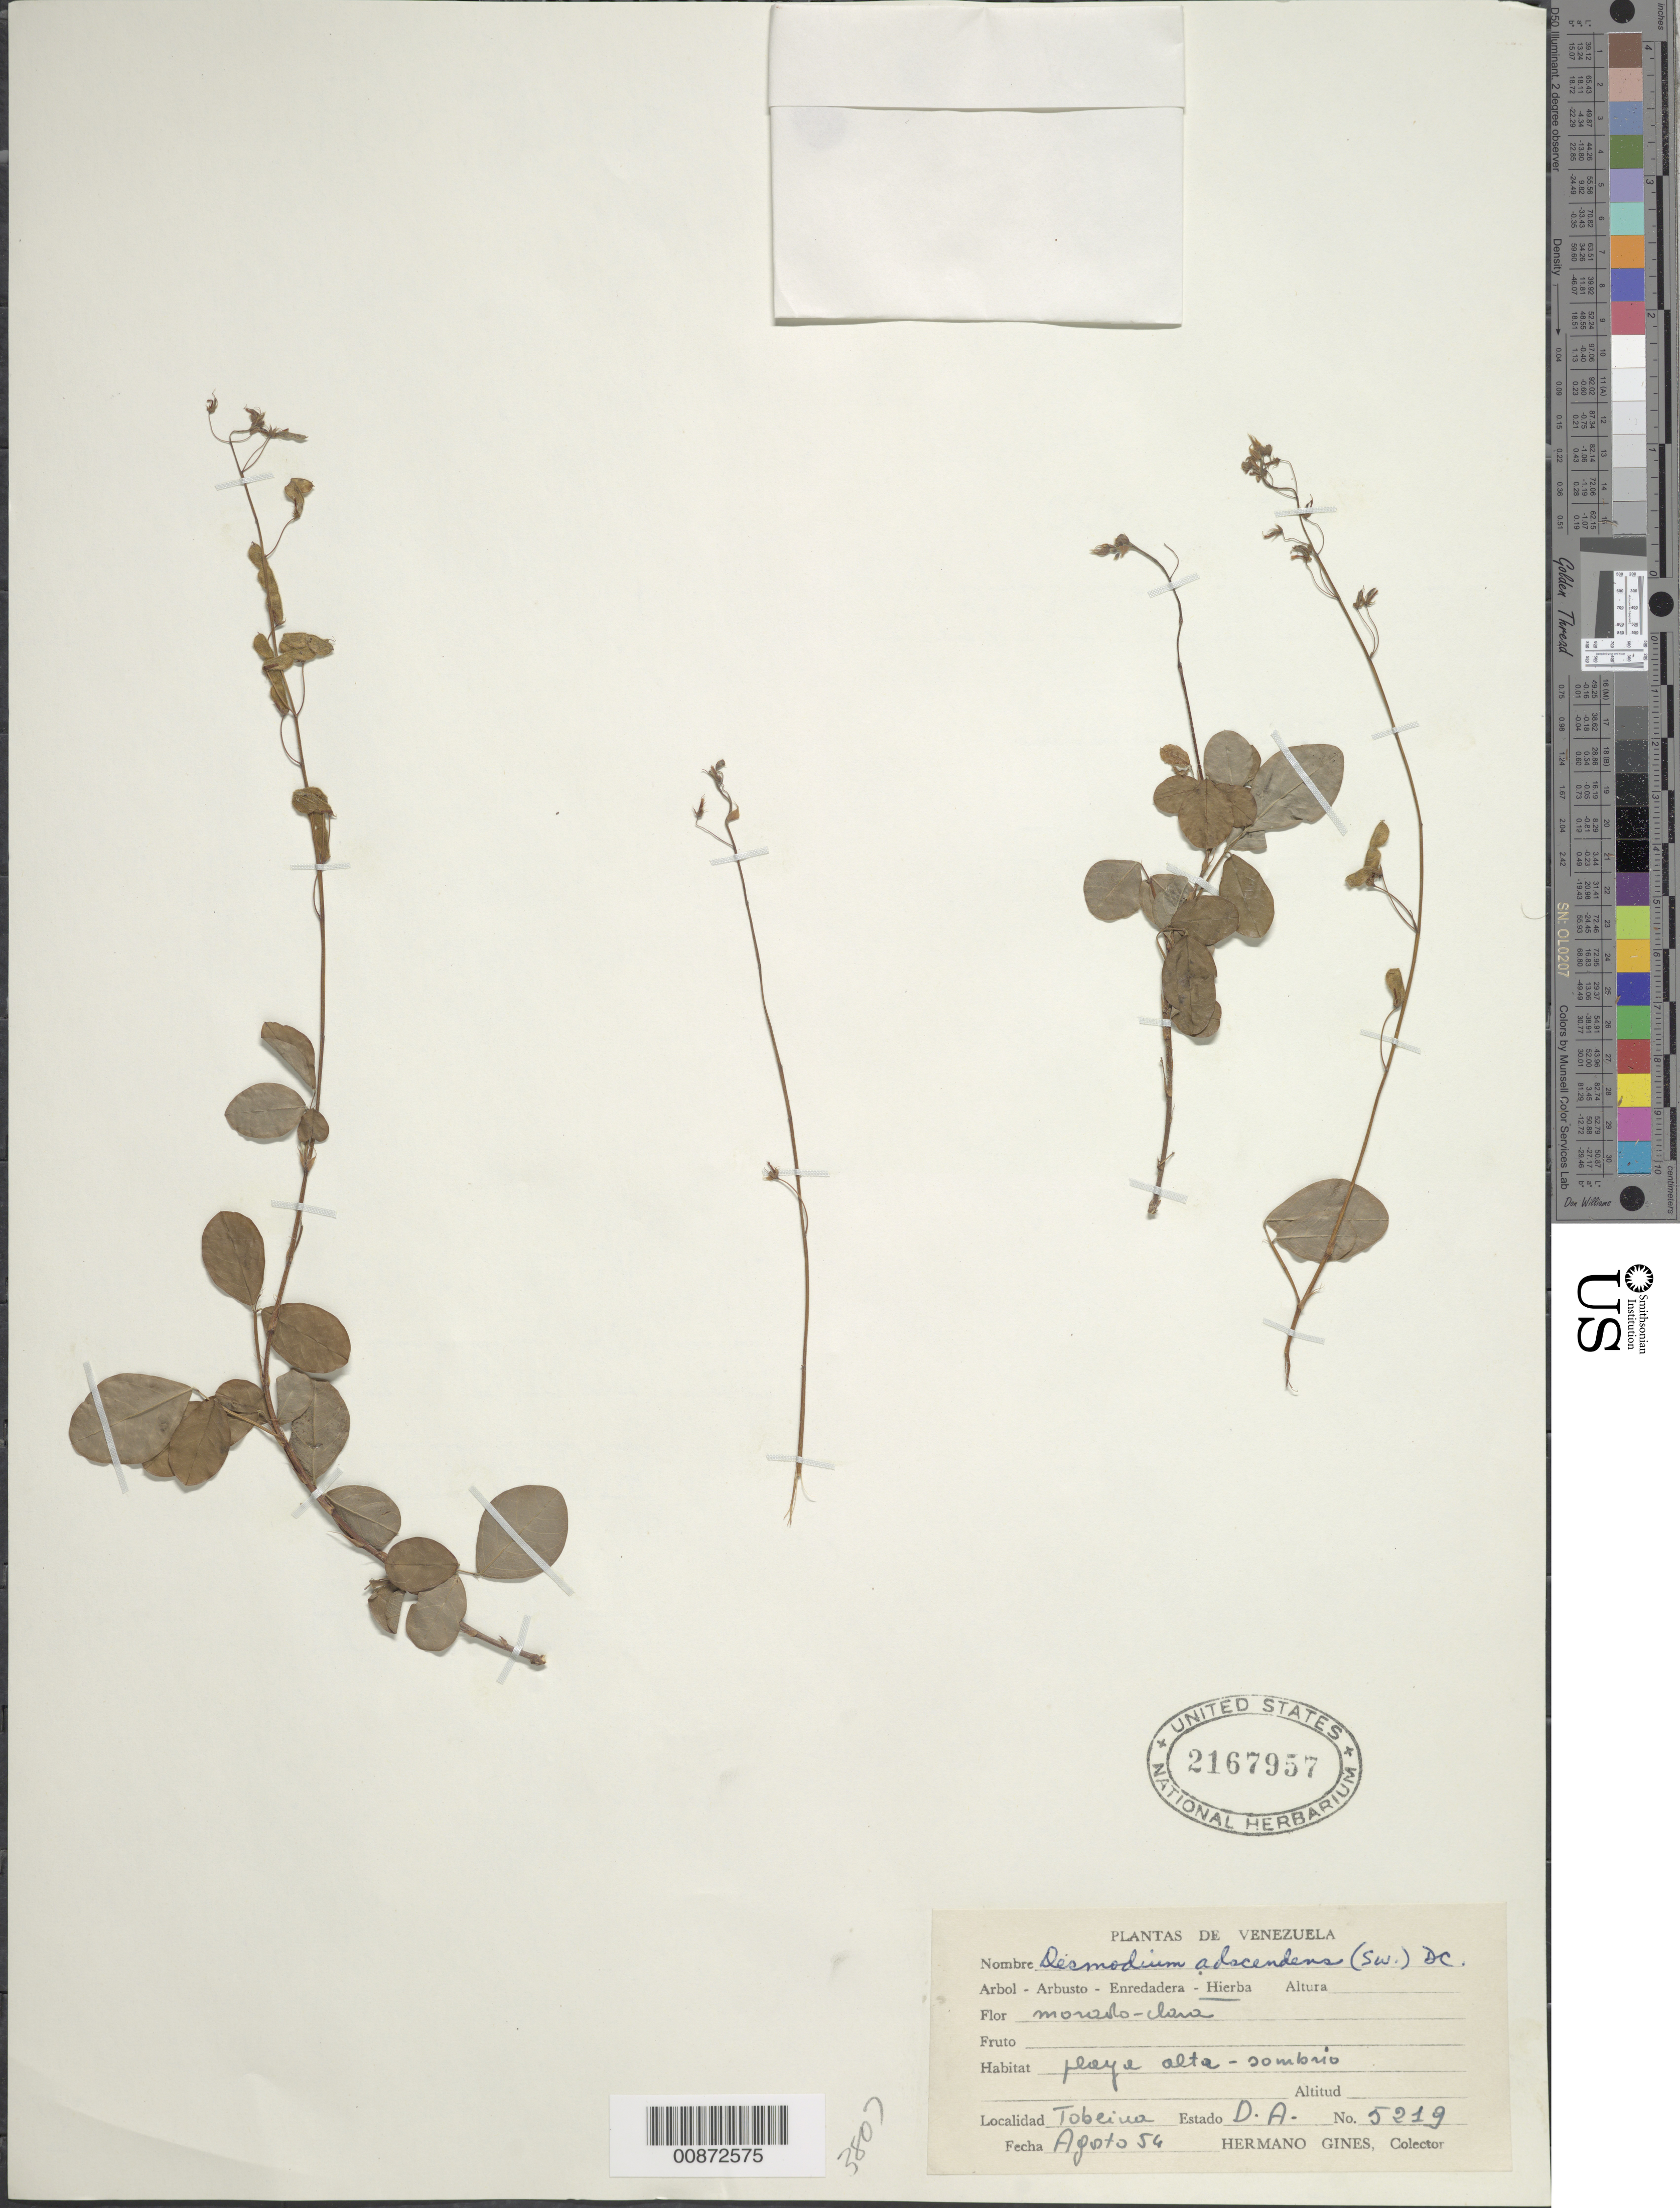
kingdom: Plantae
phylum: Tracheophyta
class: Magnoliopsida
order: Fabales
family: Fabaceae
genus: Grona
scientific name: Grona adscendens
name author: (Sw.) H. Ohashi & K. Ohashi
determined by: Strong, Mark T., (BOT), Smithsonian Institution - National Museum of Natural History (UNITED STATES)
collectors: H. Gines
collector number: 5219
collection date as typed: Aug-54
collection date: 1954-08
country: Venezuela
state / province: Delta Amacuro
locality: Tobeina Isla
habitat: Playa alta-sombrio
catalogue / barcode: US 2167957